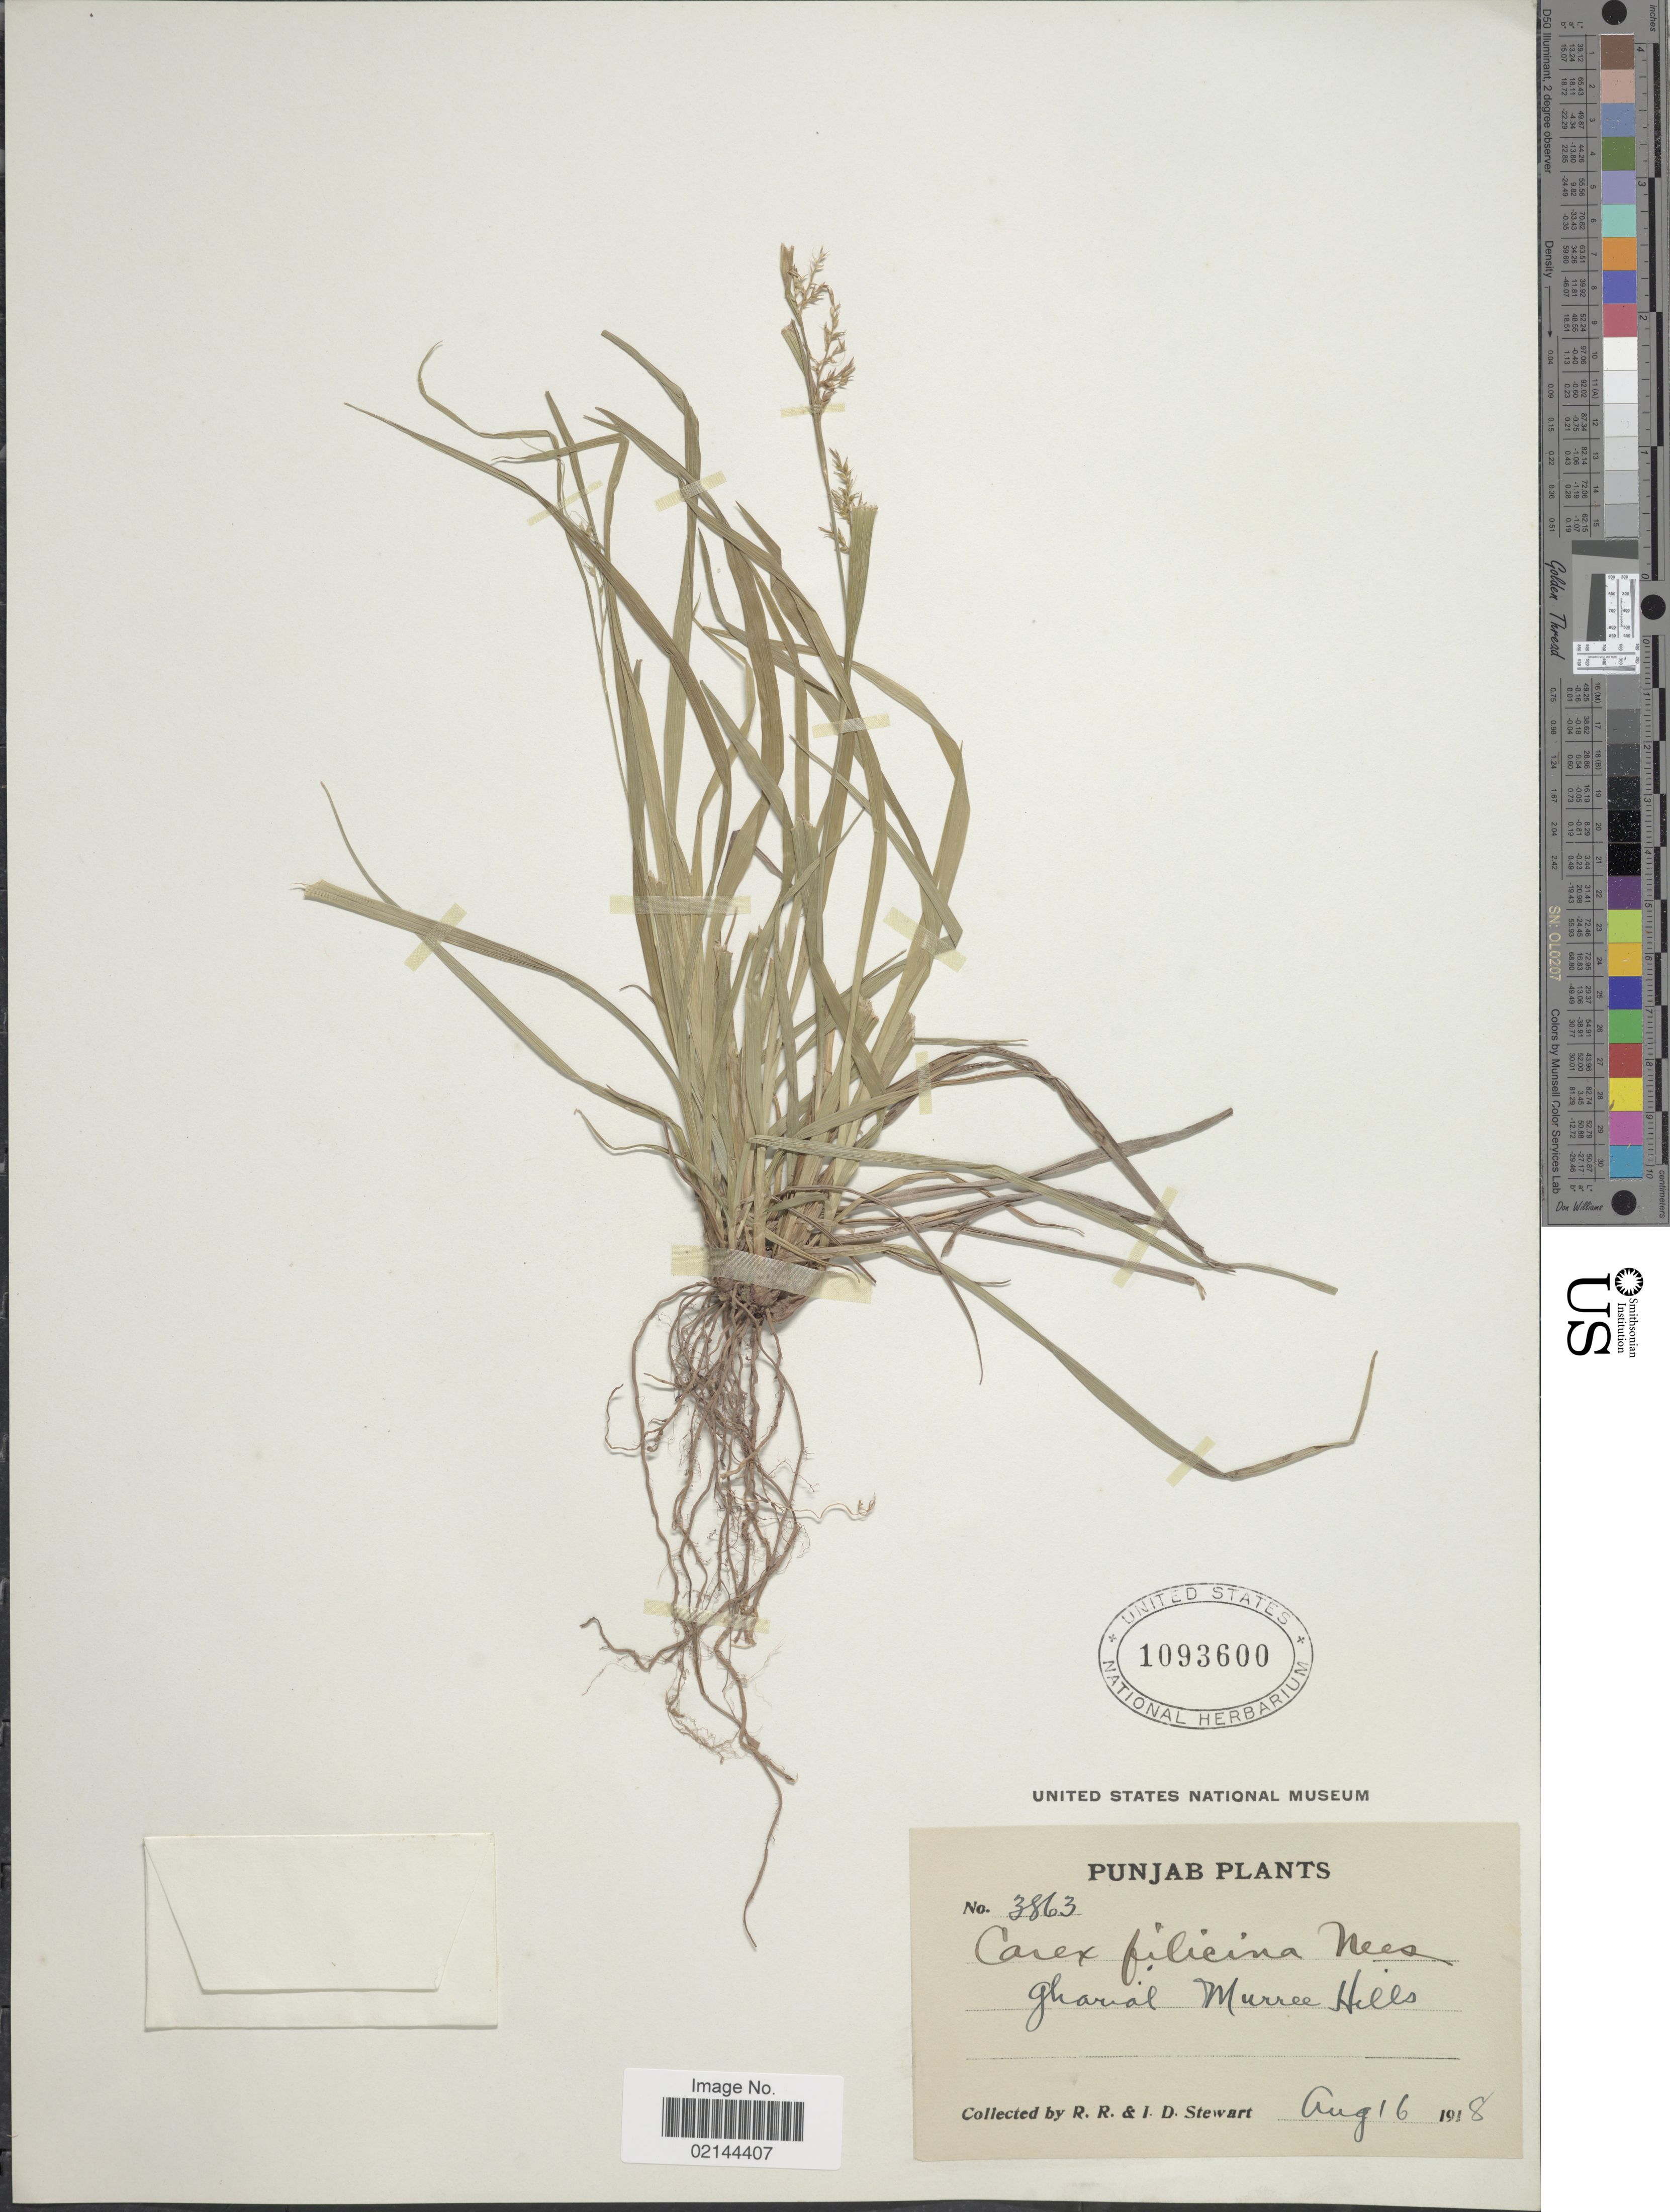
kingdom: Plantae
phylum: Tracheophyta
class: Liliopsida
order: Poales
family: Cyperaceae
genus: Carex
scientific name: Carex filicina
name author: Nees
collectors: R. R. Stewart & I. Stewart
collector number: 3863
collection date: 1918-08-16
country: Pakistan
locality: Gharial, Murree Hills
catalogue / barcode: US 1093600